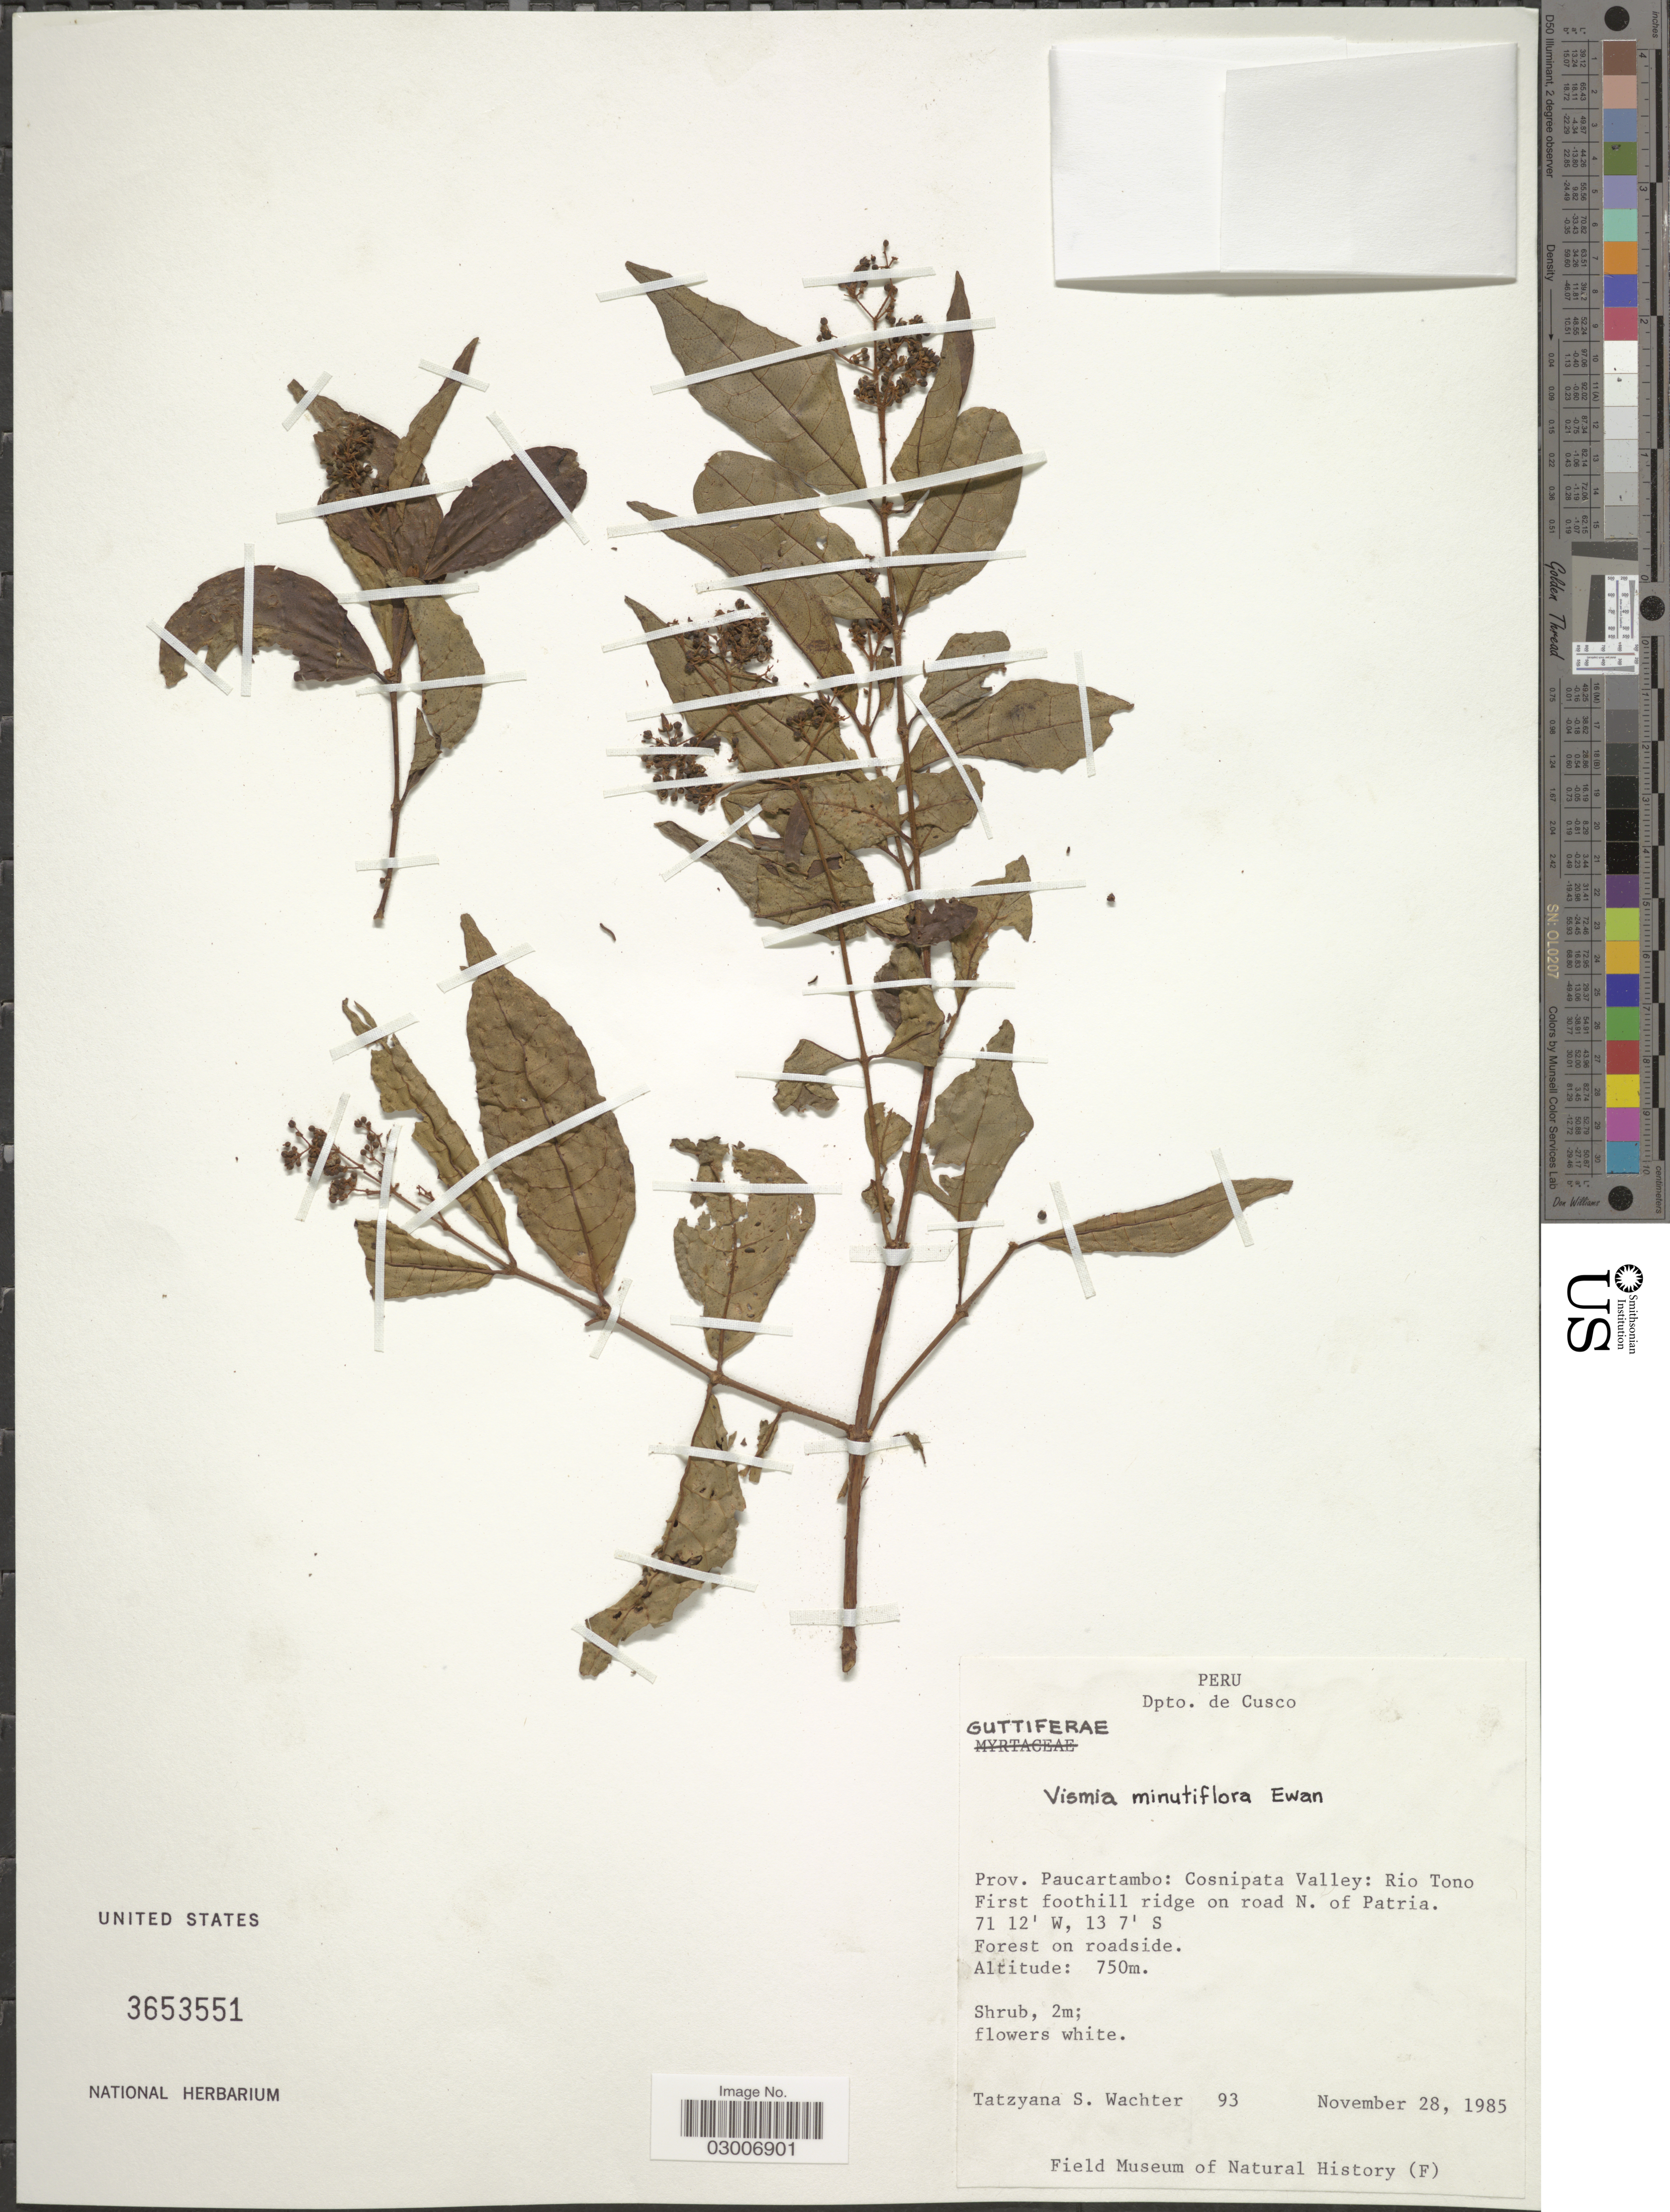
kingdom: Plantae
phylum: Tracheophyta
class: Magnoliopsida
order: Malpighiales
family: Hypericaceae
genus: Vismia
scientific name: Vismia minutiflora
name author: Ewan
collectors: T. Wachter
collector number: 93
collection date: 1985-11-28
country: Peru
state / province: Cusco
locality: Dpto. de Cusco. Prov. Paucartambo: Cosnipata Valley: Rio Tono. First foothill ridge on road N. of Patria.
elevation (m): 750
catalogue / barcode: US 3653551